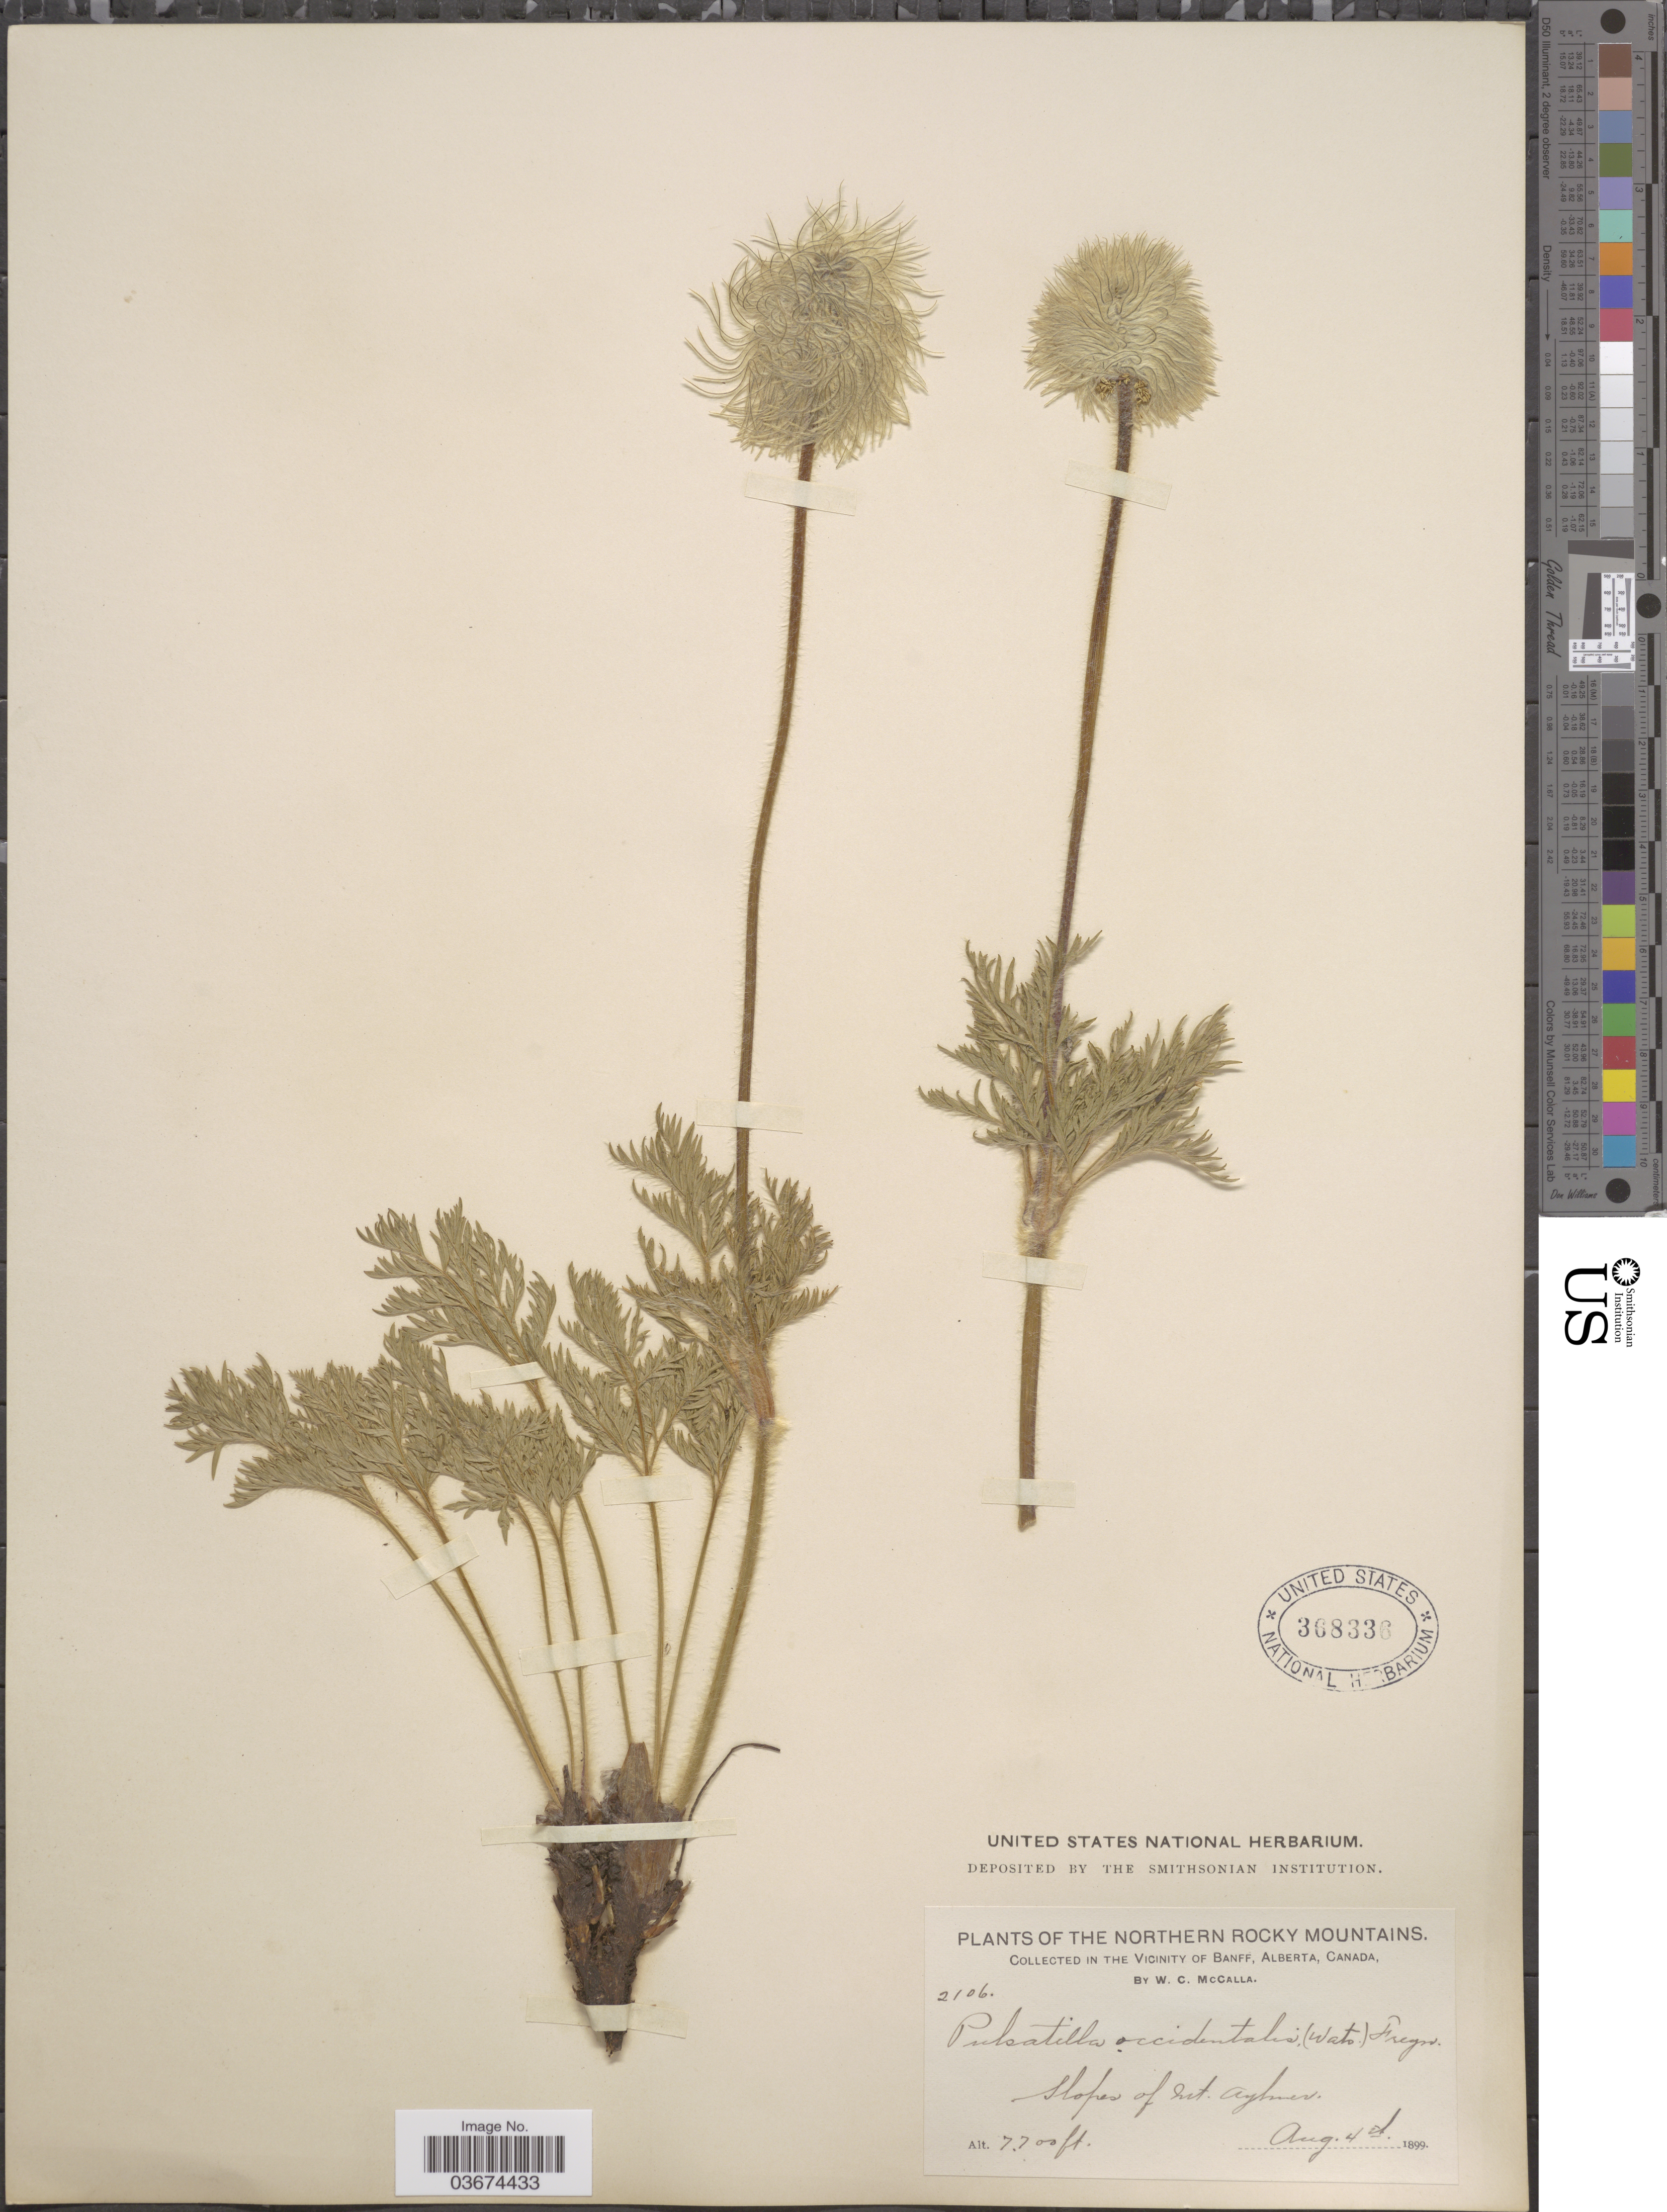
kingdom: Plantae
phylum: Tracheophyta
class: Magnoliopsida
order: Ranunculales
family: Ranunculaceae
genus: Pulsatilla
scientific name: Pulsatilla occidentalis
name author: (S. Watson) Freyn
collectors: W. McCalla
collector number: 2106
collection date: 1899-08-04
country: Canada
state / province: Alberta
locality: Northern Rocky Mountains. In the Vicinity of Banff. Slopes of Mt. Aylmer.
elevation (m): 2347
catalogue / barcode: US 368336